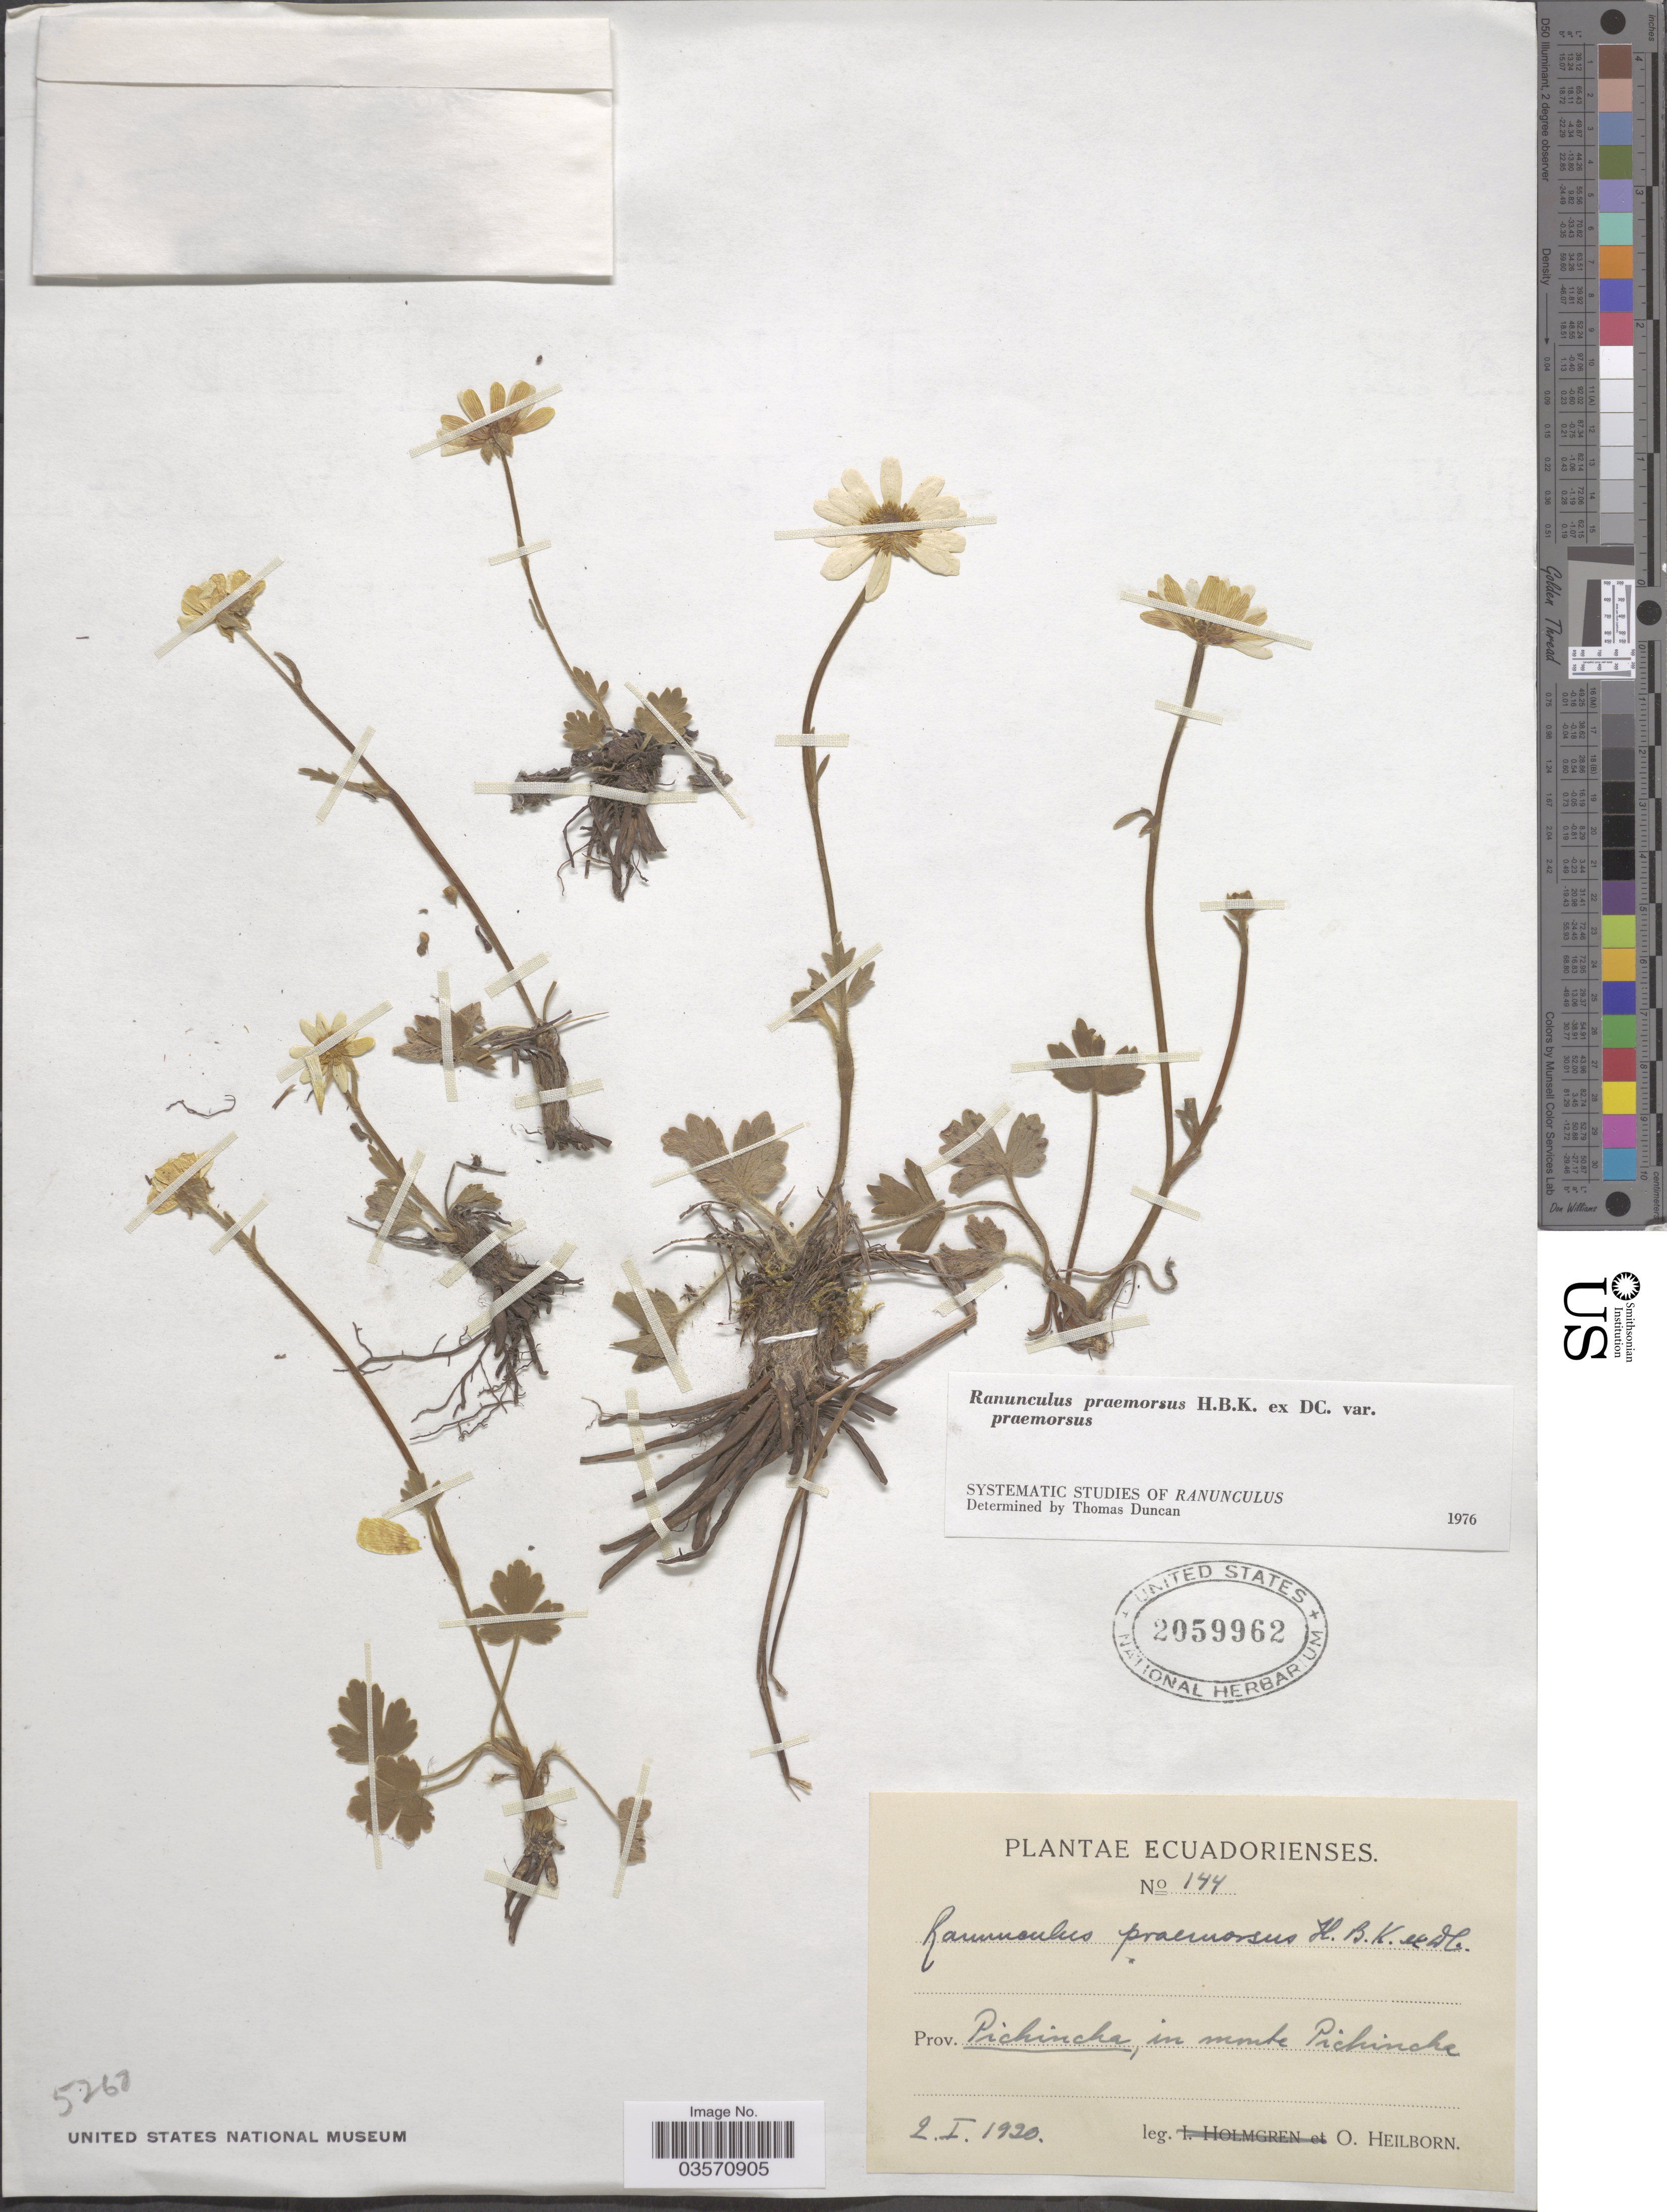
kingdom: Plantae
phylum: Tracheophyta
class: Magnoliopsida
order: Ranunculales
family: Ranunculaceae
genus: Ranunculus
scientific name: Ranunculus praemorsus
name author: Kunth ex DC.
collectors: O. Heilborn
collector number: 144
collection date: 1920-01-02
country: Ecuador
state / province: Pichincha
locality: In monte Pichincha.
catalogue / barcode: US 2059962